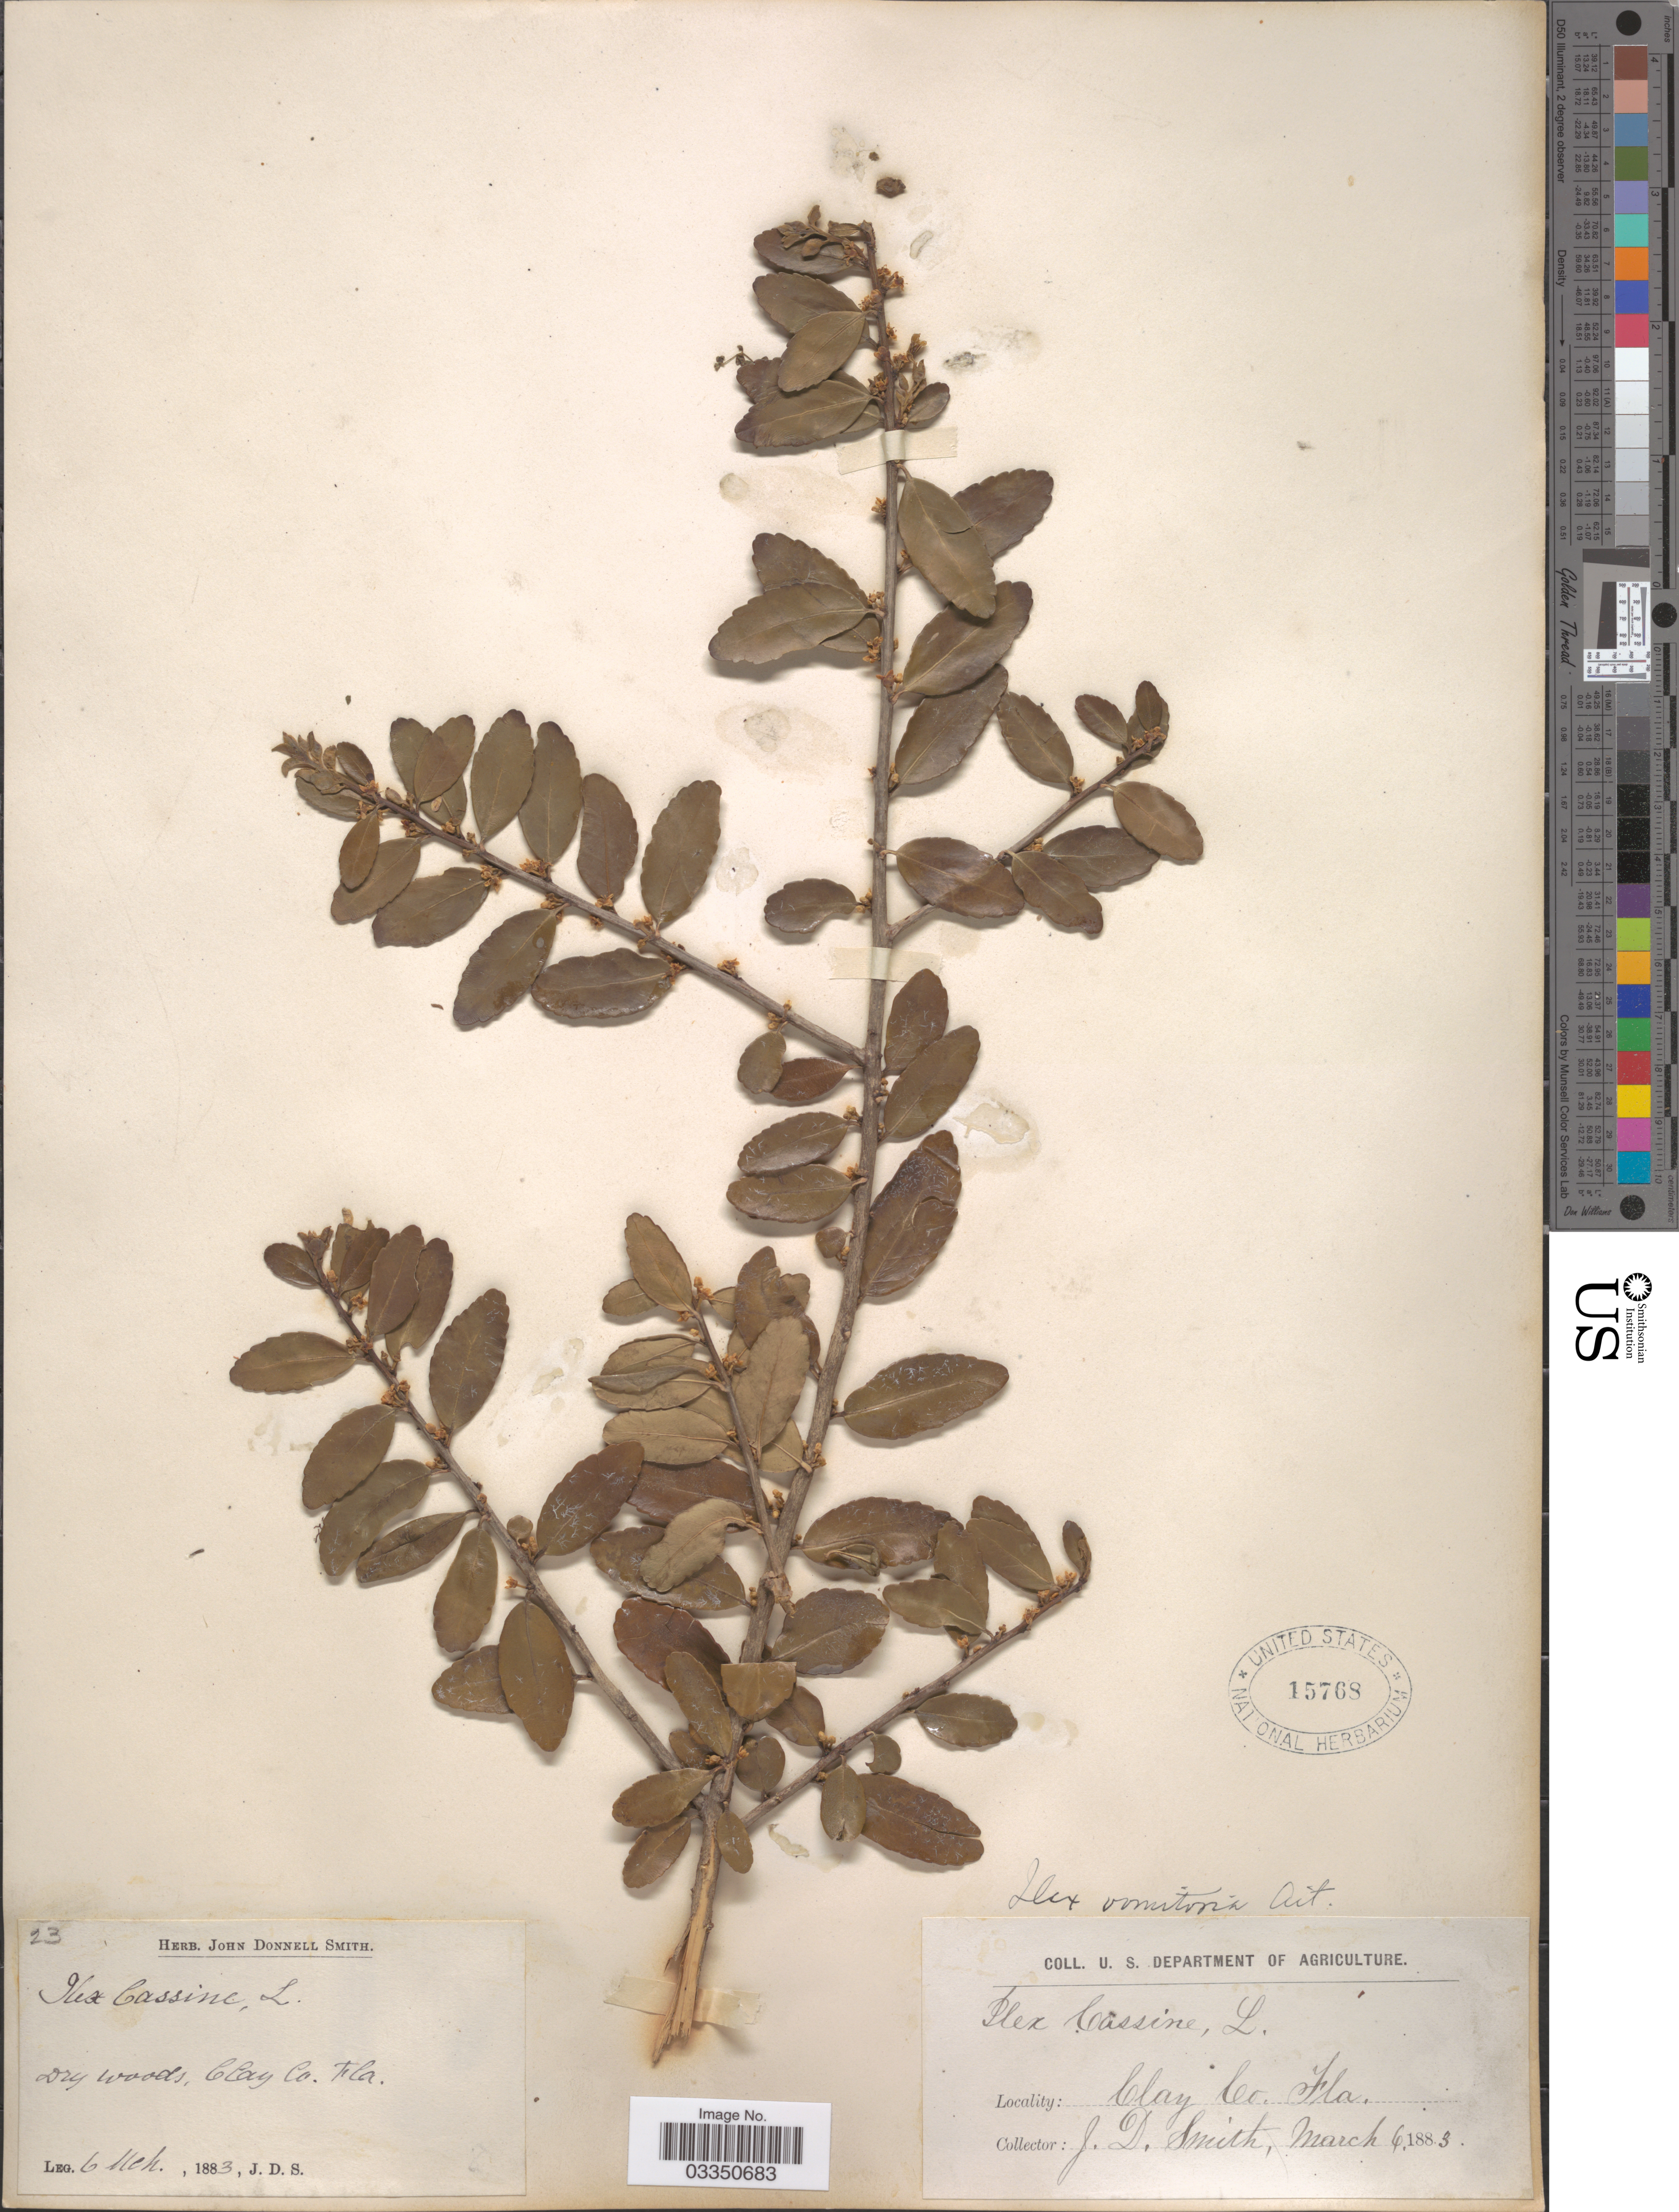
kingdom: Plantae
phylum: Tracheophyta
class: Magnoliopsida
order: Aquifoliales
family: Aquifoliaceae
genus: Ilex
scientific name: Ilex vomitoria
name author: Aiton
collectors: J. Donnell Smith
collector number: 23?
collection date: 1883-03-06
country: United States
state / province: Florida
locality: Dry woods, Clay Co.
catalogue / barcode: US 15768